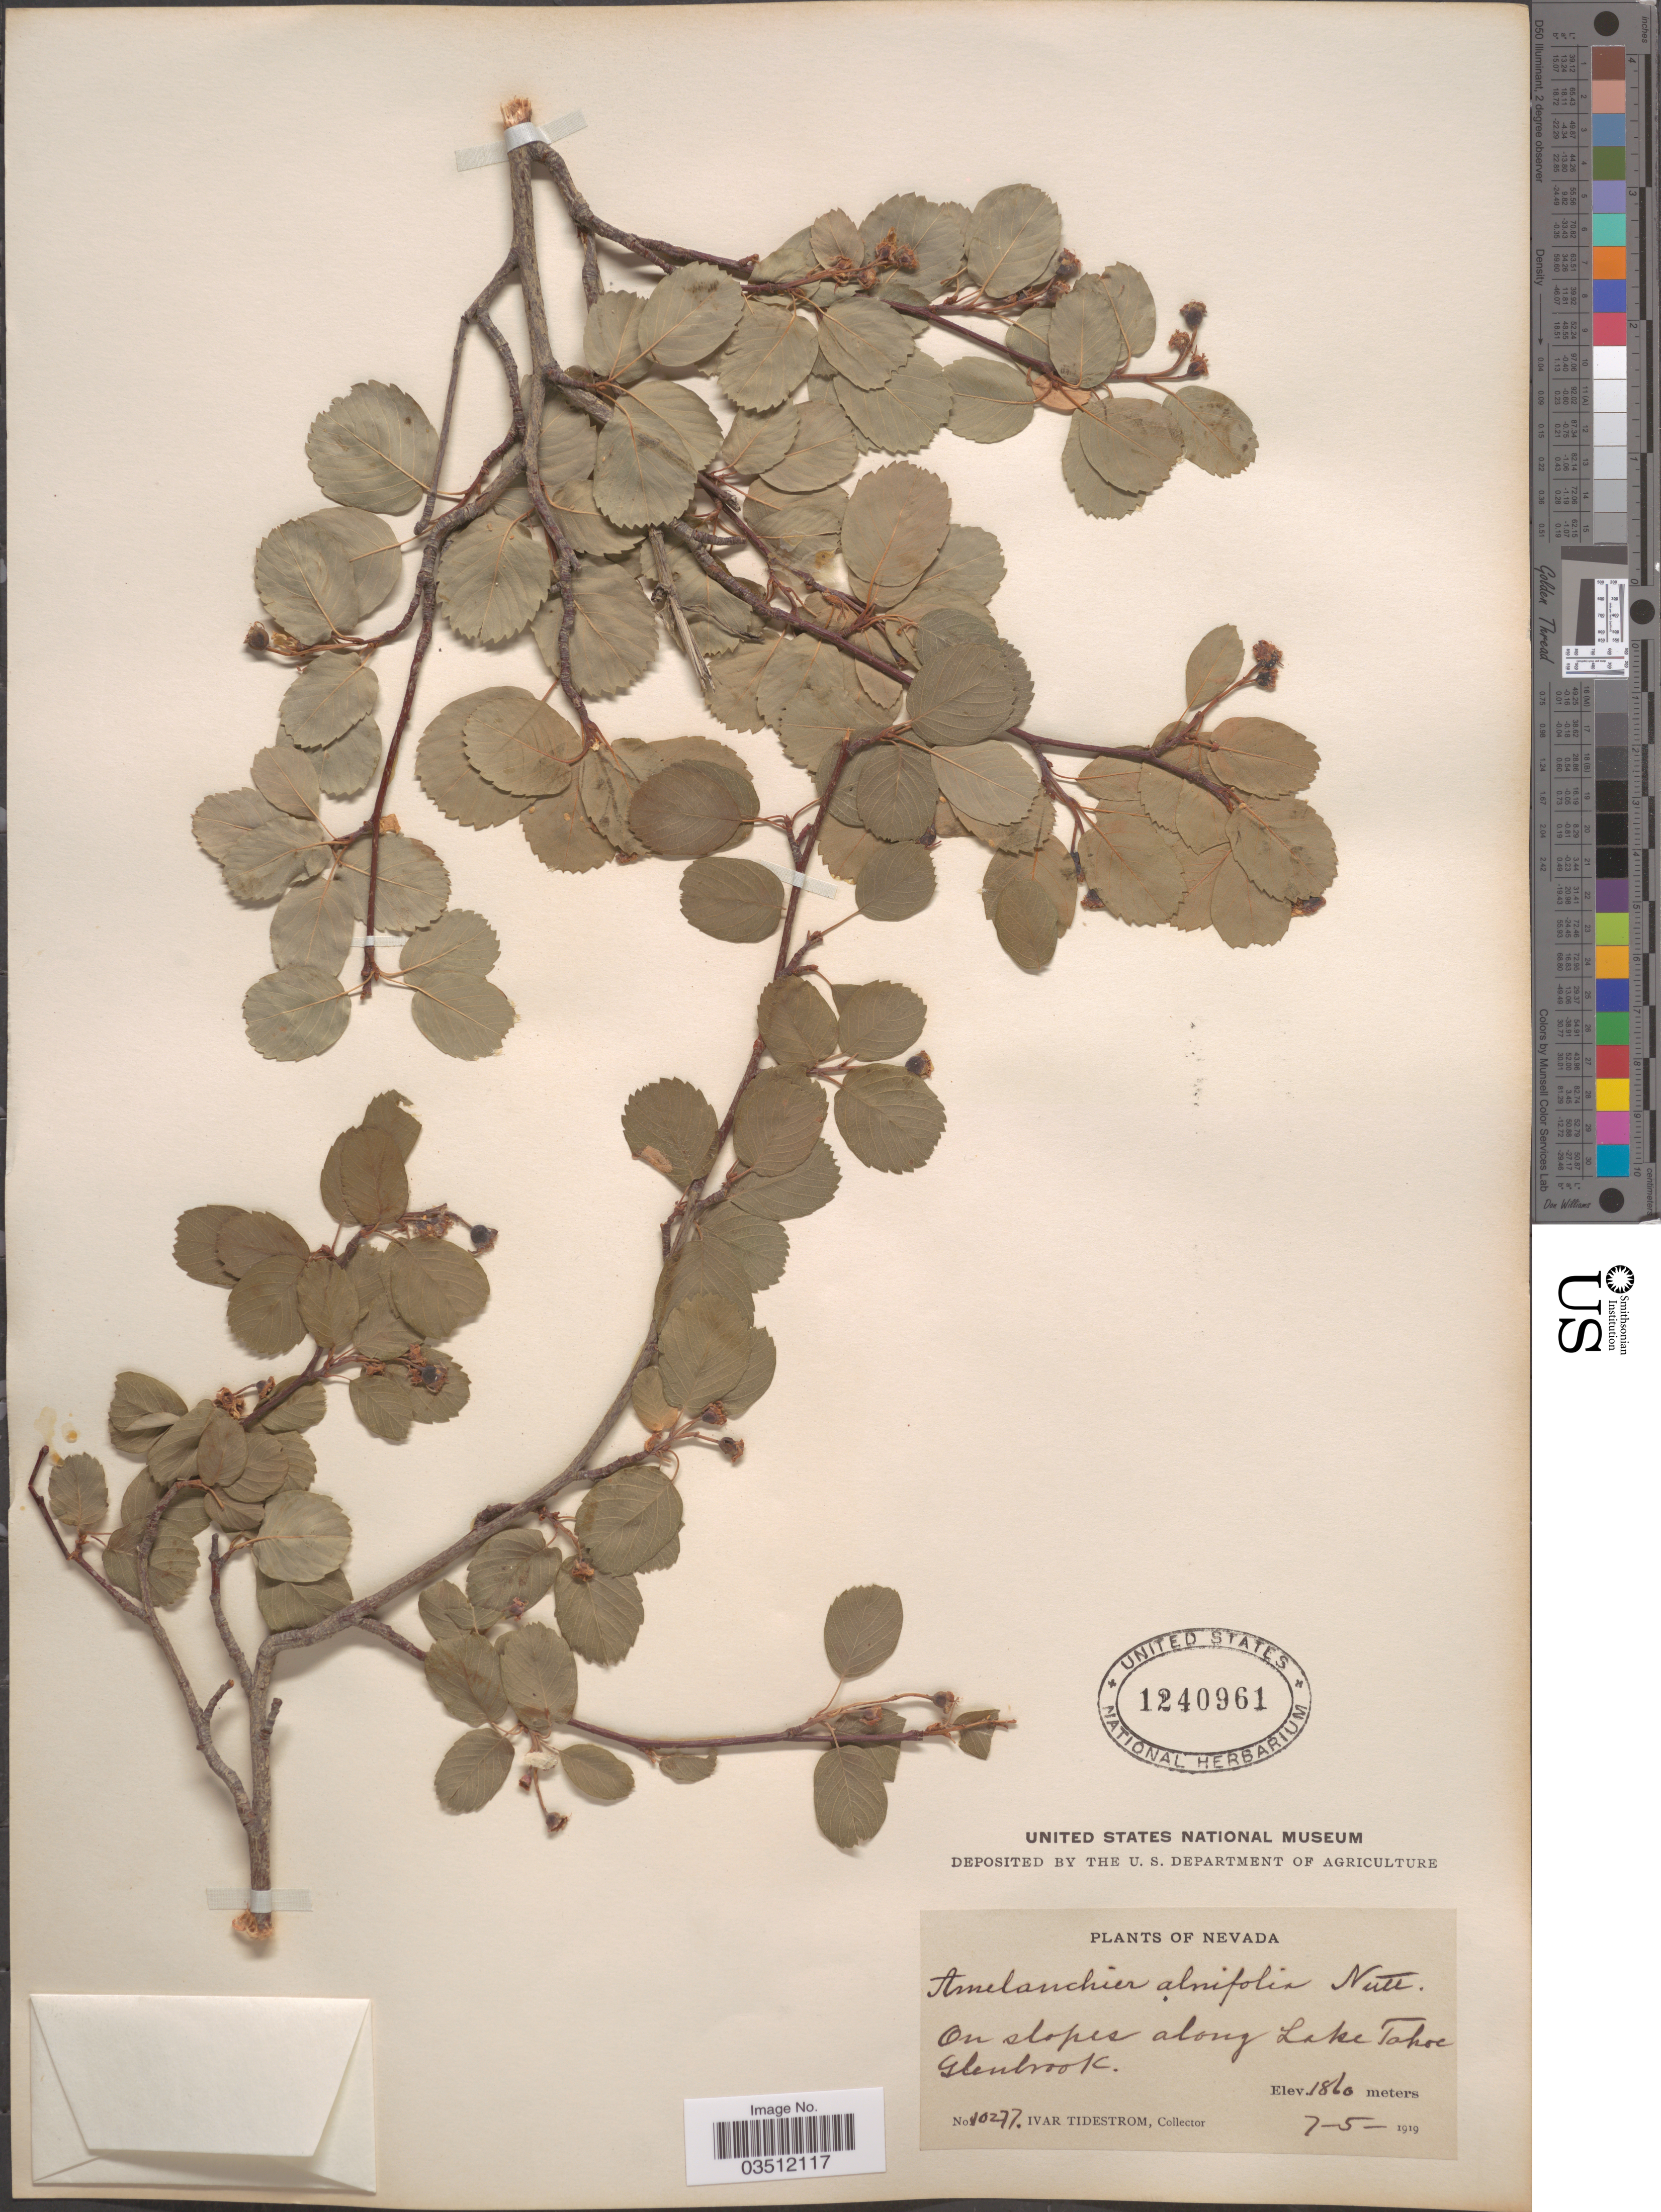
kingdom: Plantae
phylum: Tracheophyta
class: Magnoliopsida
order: Rosales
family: Rosaceae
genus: Amelanchier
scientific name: Amelanchier florida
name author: Lindl.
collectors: I. F. Tidestrom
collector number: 10277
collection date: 1919-07-05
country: United States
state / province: Nevada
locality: On slopes along Lake Tahoe Glenbrook.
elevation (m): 1860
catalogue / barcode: US 1240961